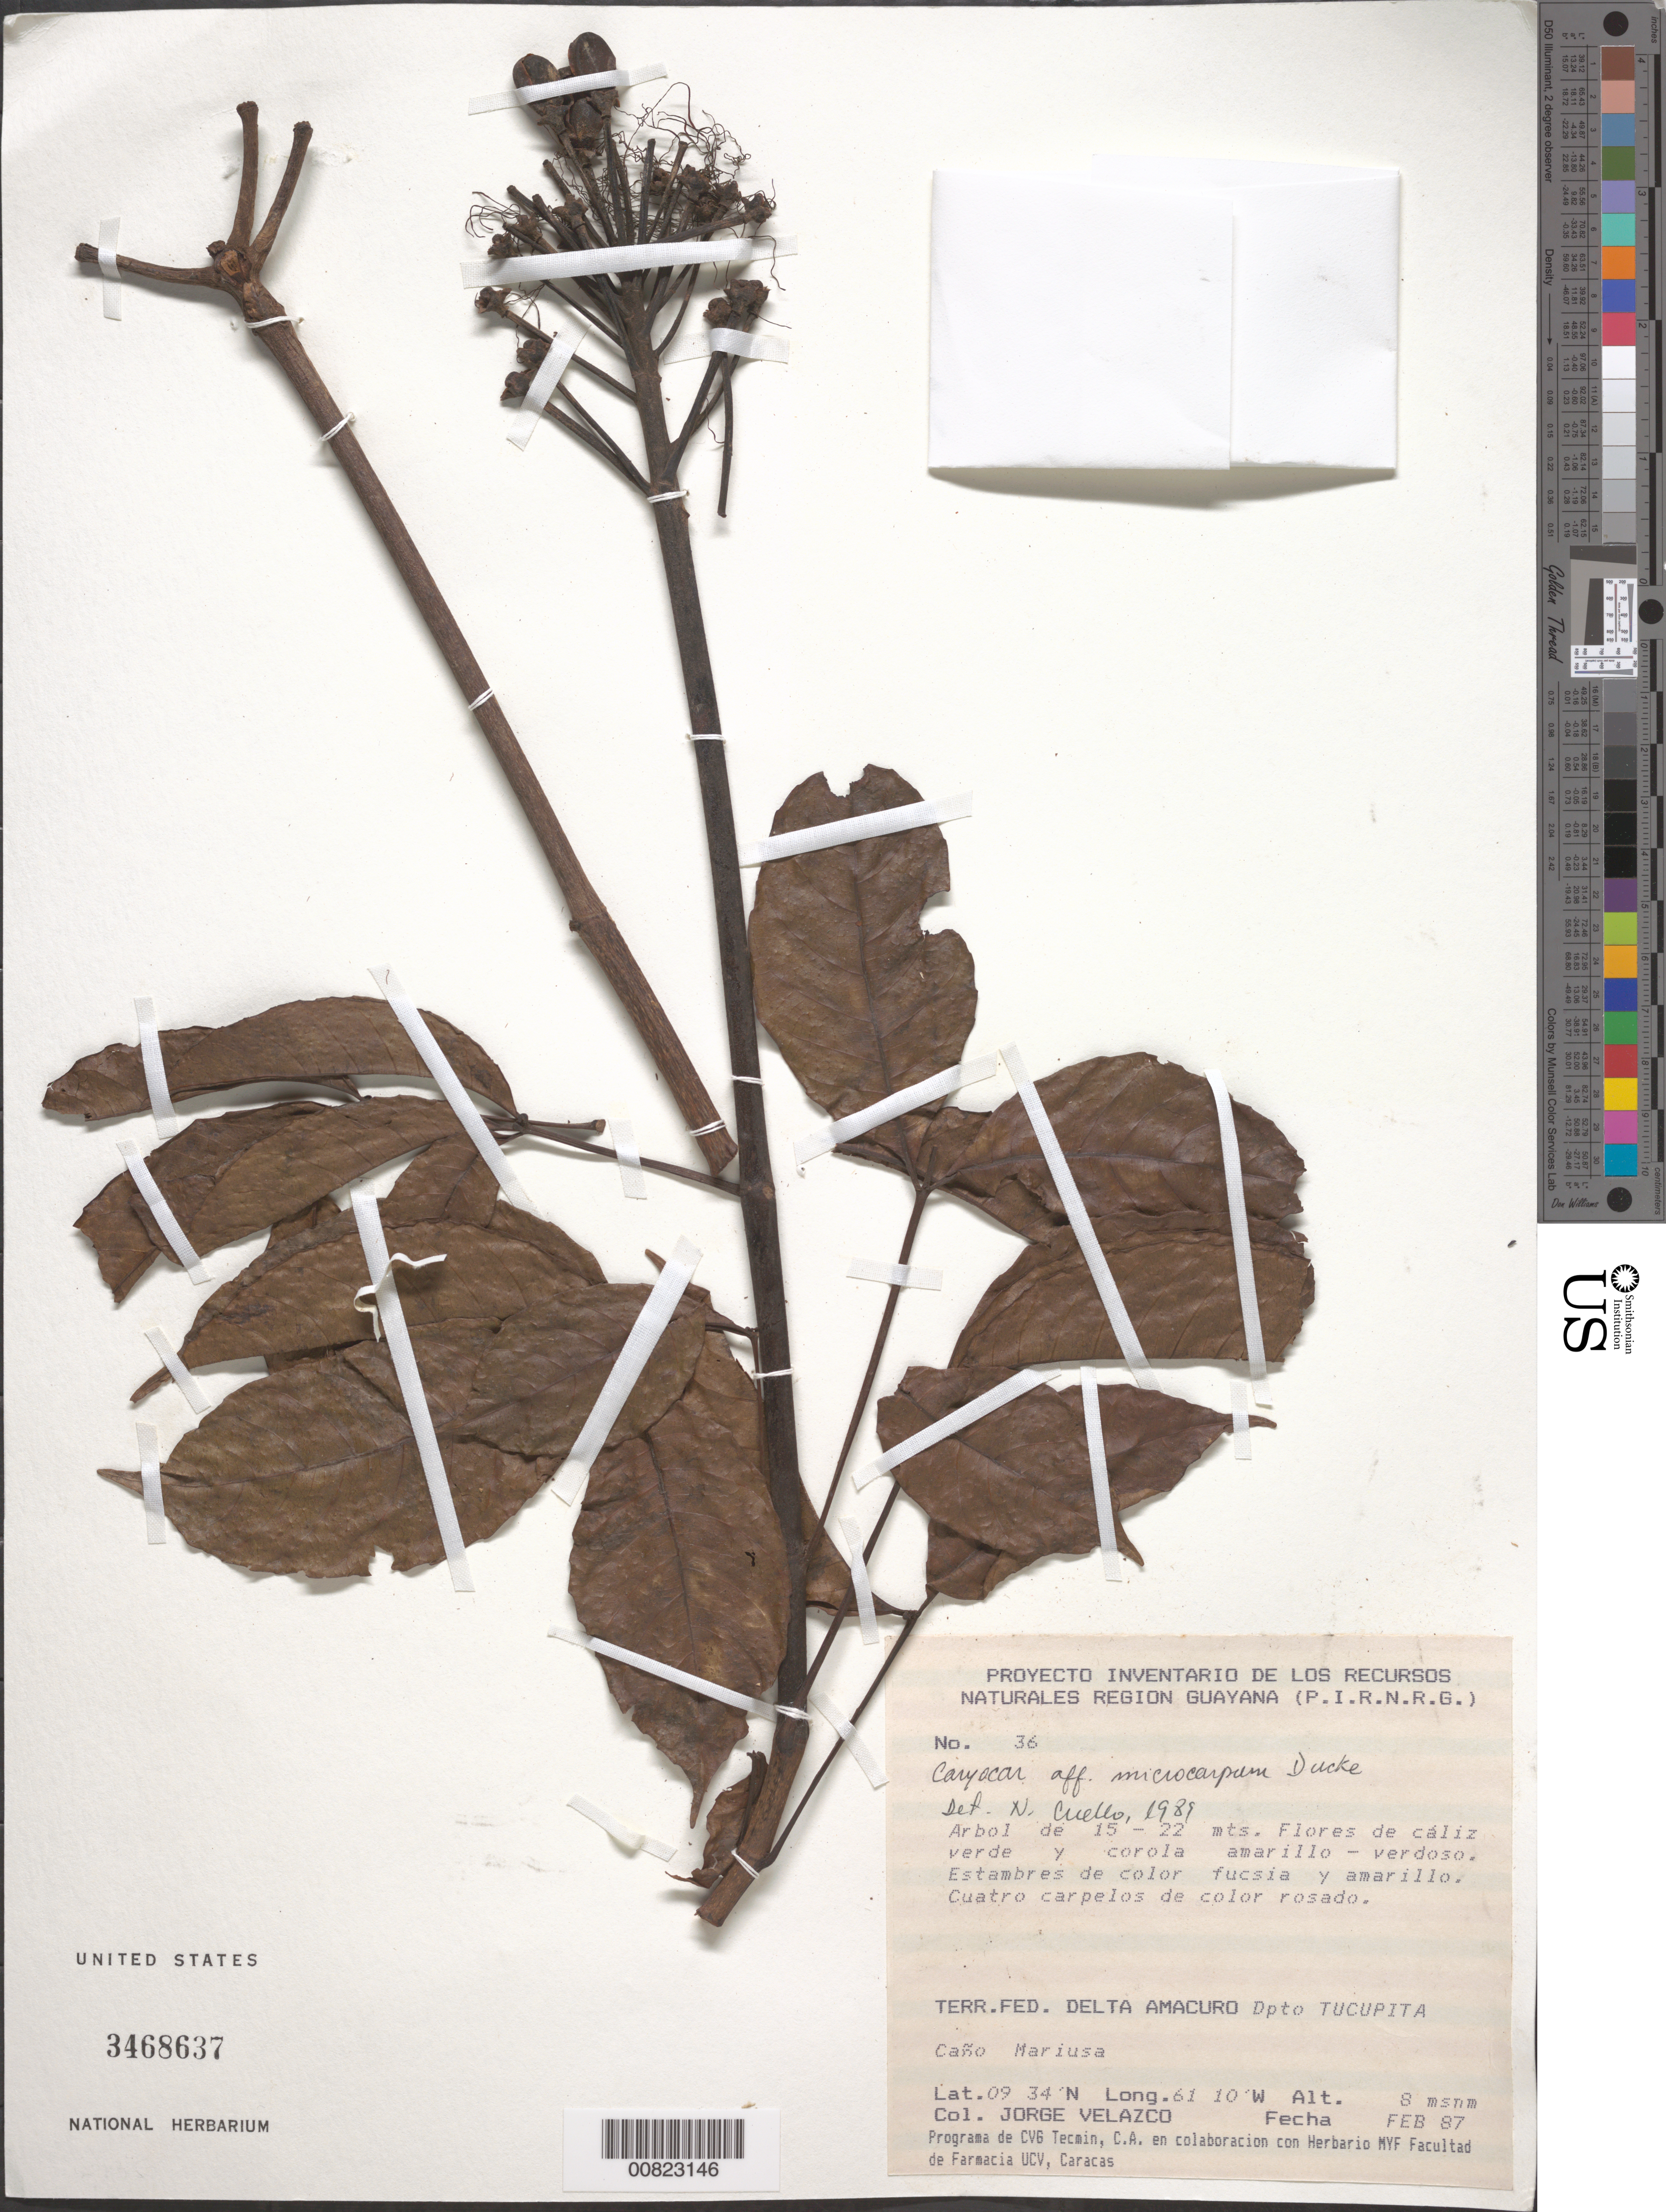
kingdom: Plantae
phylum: Tracheophyta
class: Magnoliopsida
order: Malpighiales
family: Caryocaraceae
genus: Caryocar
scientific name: Caryocar microcarpum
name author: Ducke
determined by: Cuello, Nidia L.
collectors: J. Velazco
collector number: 36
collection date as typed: Feb-87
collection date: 1987-02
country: Venezuela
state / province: Delta Amacuro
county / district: Tucupita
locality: Caño Mariusa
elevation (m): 8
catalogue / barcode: US 3468637